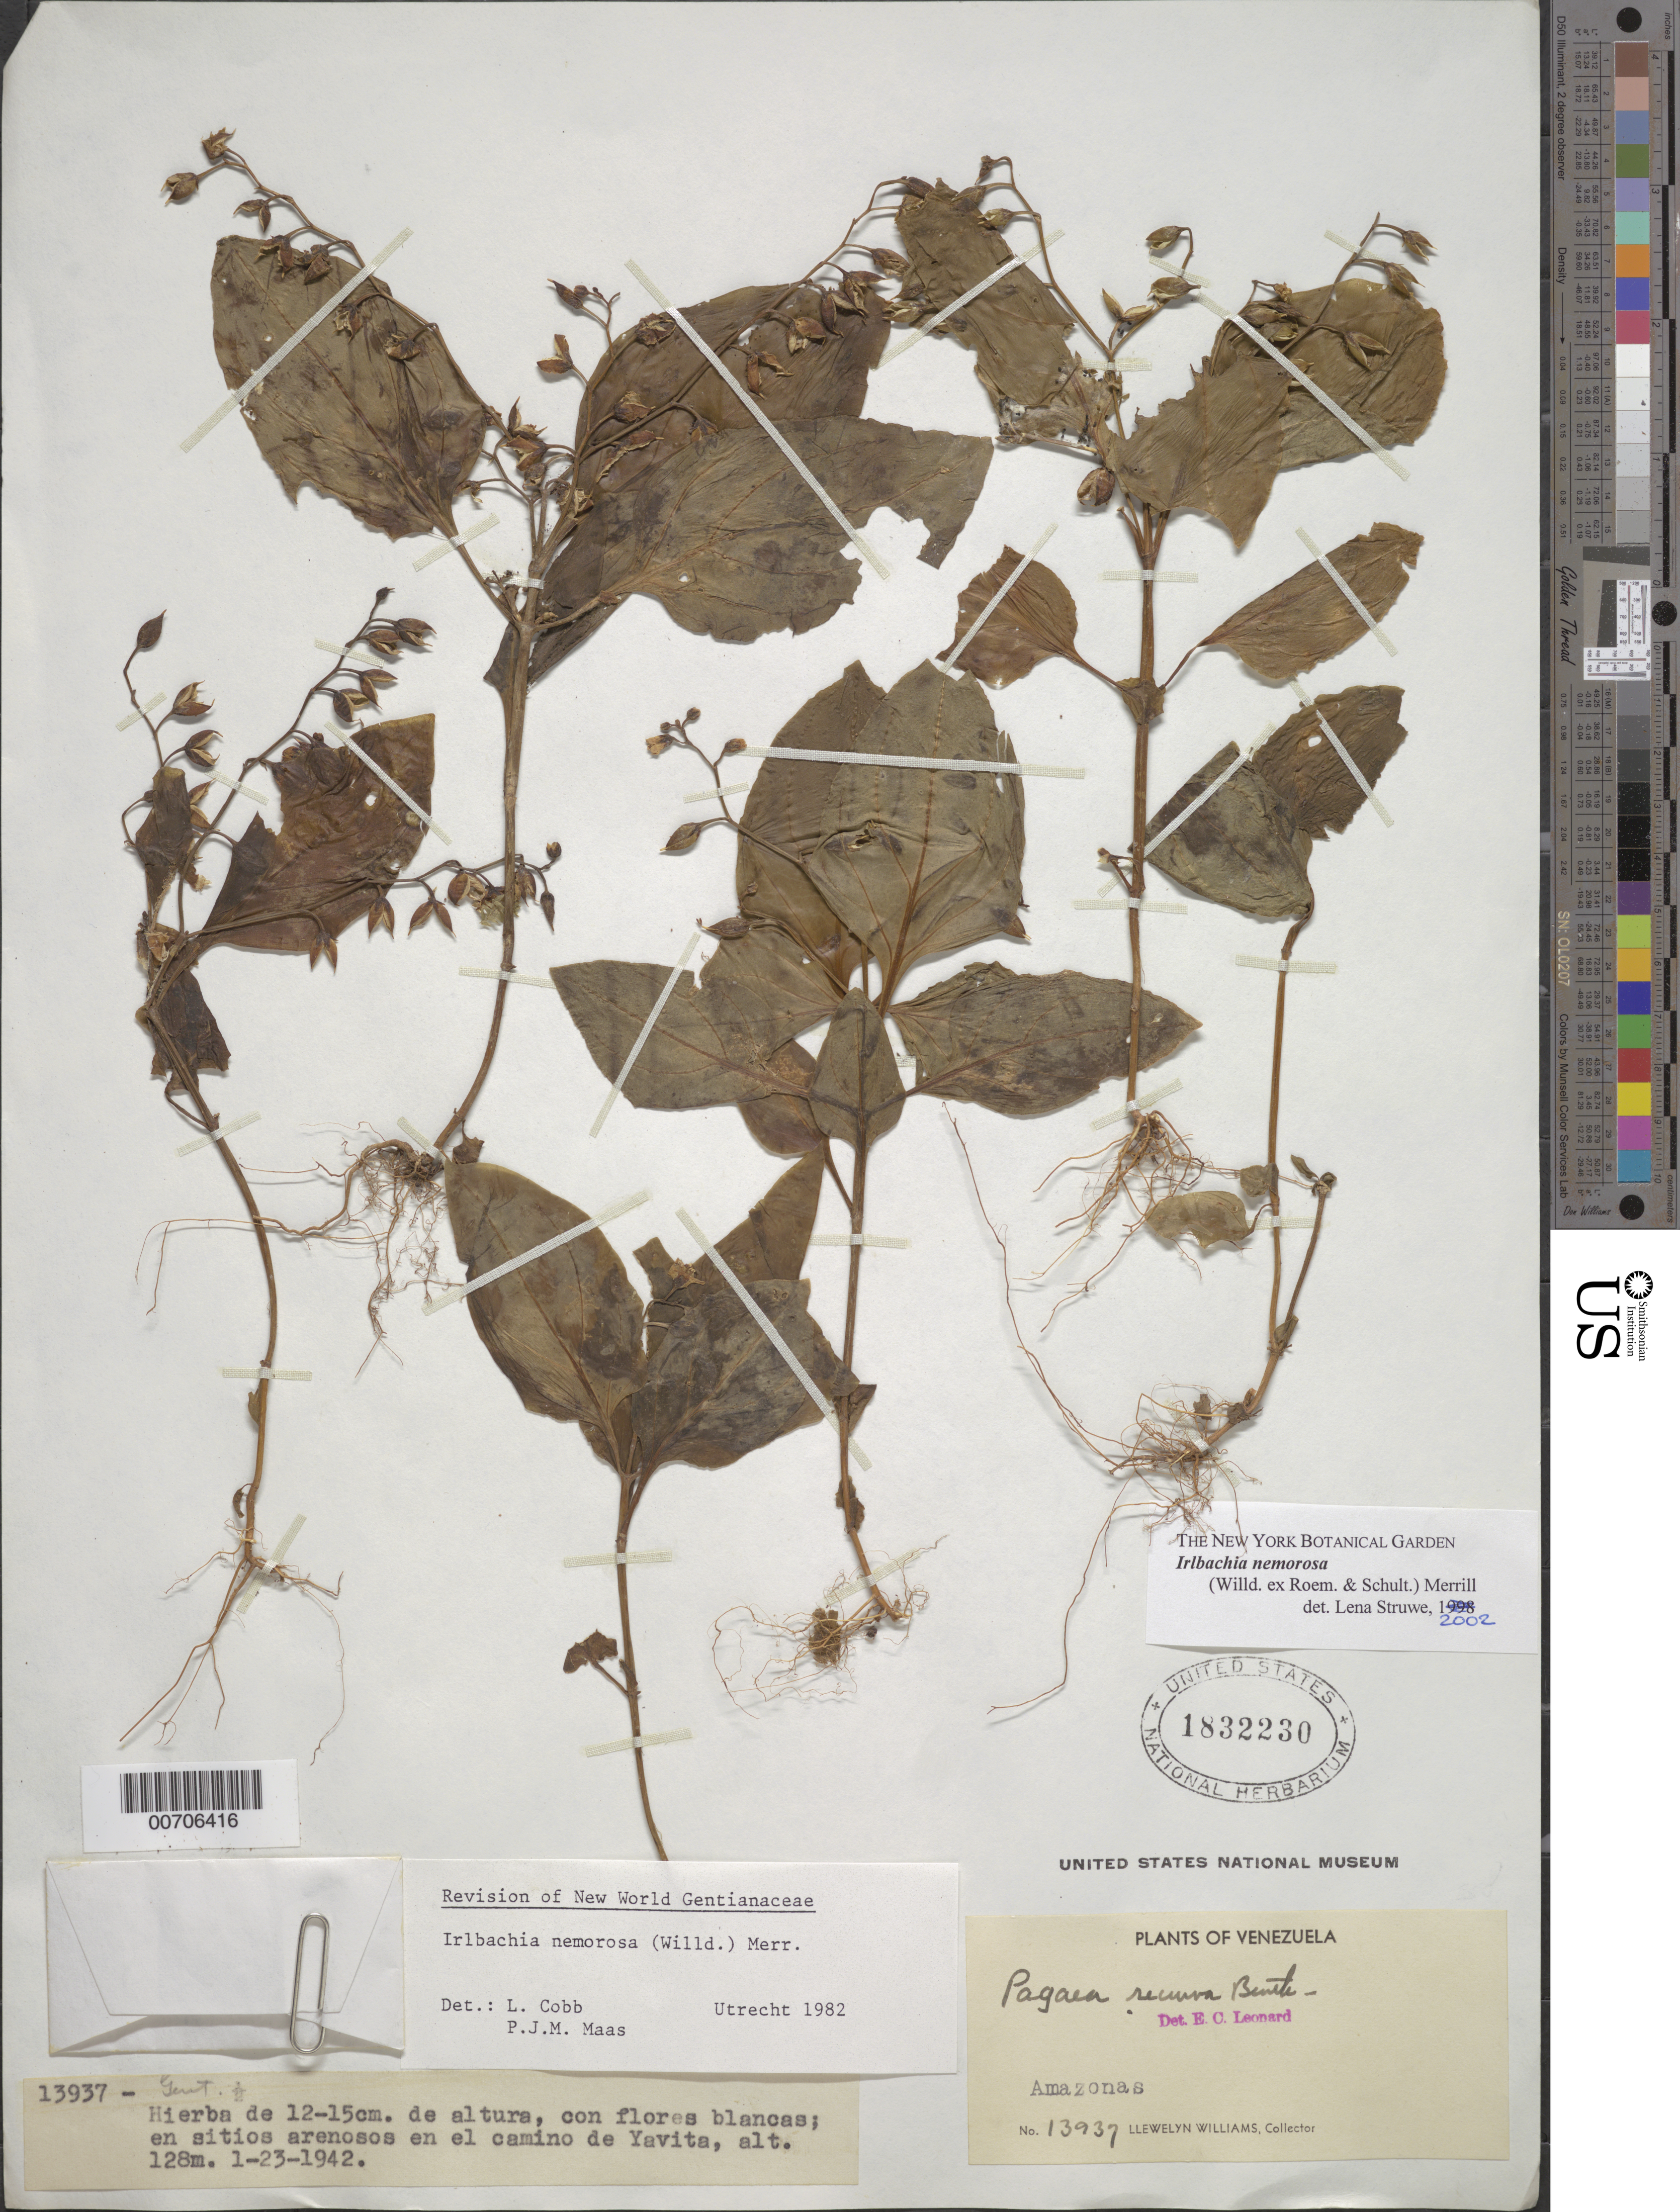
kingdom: Plantae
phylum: Tracheophyta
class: Magnoliopsida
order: Gentianales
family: Gentianaceae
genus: Irlbachia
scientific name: Irlbachia nemorosa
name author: (Willd. ex Roem. & Schult.) Merr.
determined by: Struwe, L.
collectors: Ll. Williams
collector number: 13937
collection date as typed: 23-Jan-42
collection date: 1942-01-23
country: Venezuela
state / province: Amazonas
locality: Yavita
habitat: Sitios arenosos en el camino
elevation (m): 128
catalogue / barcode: US 1832230